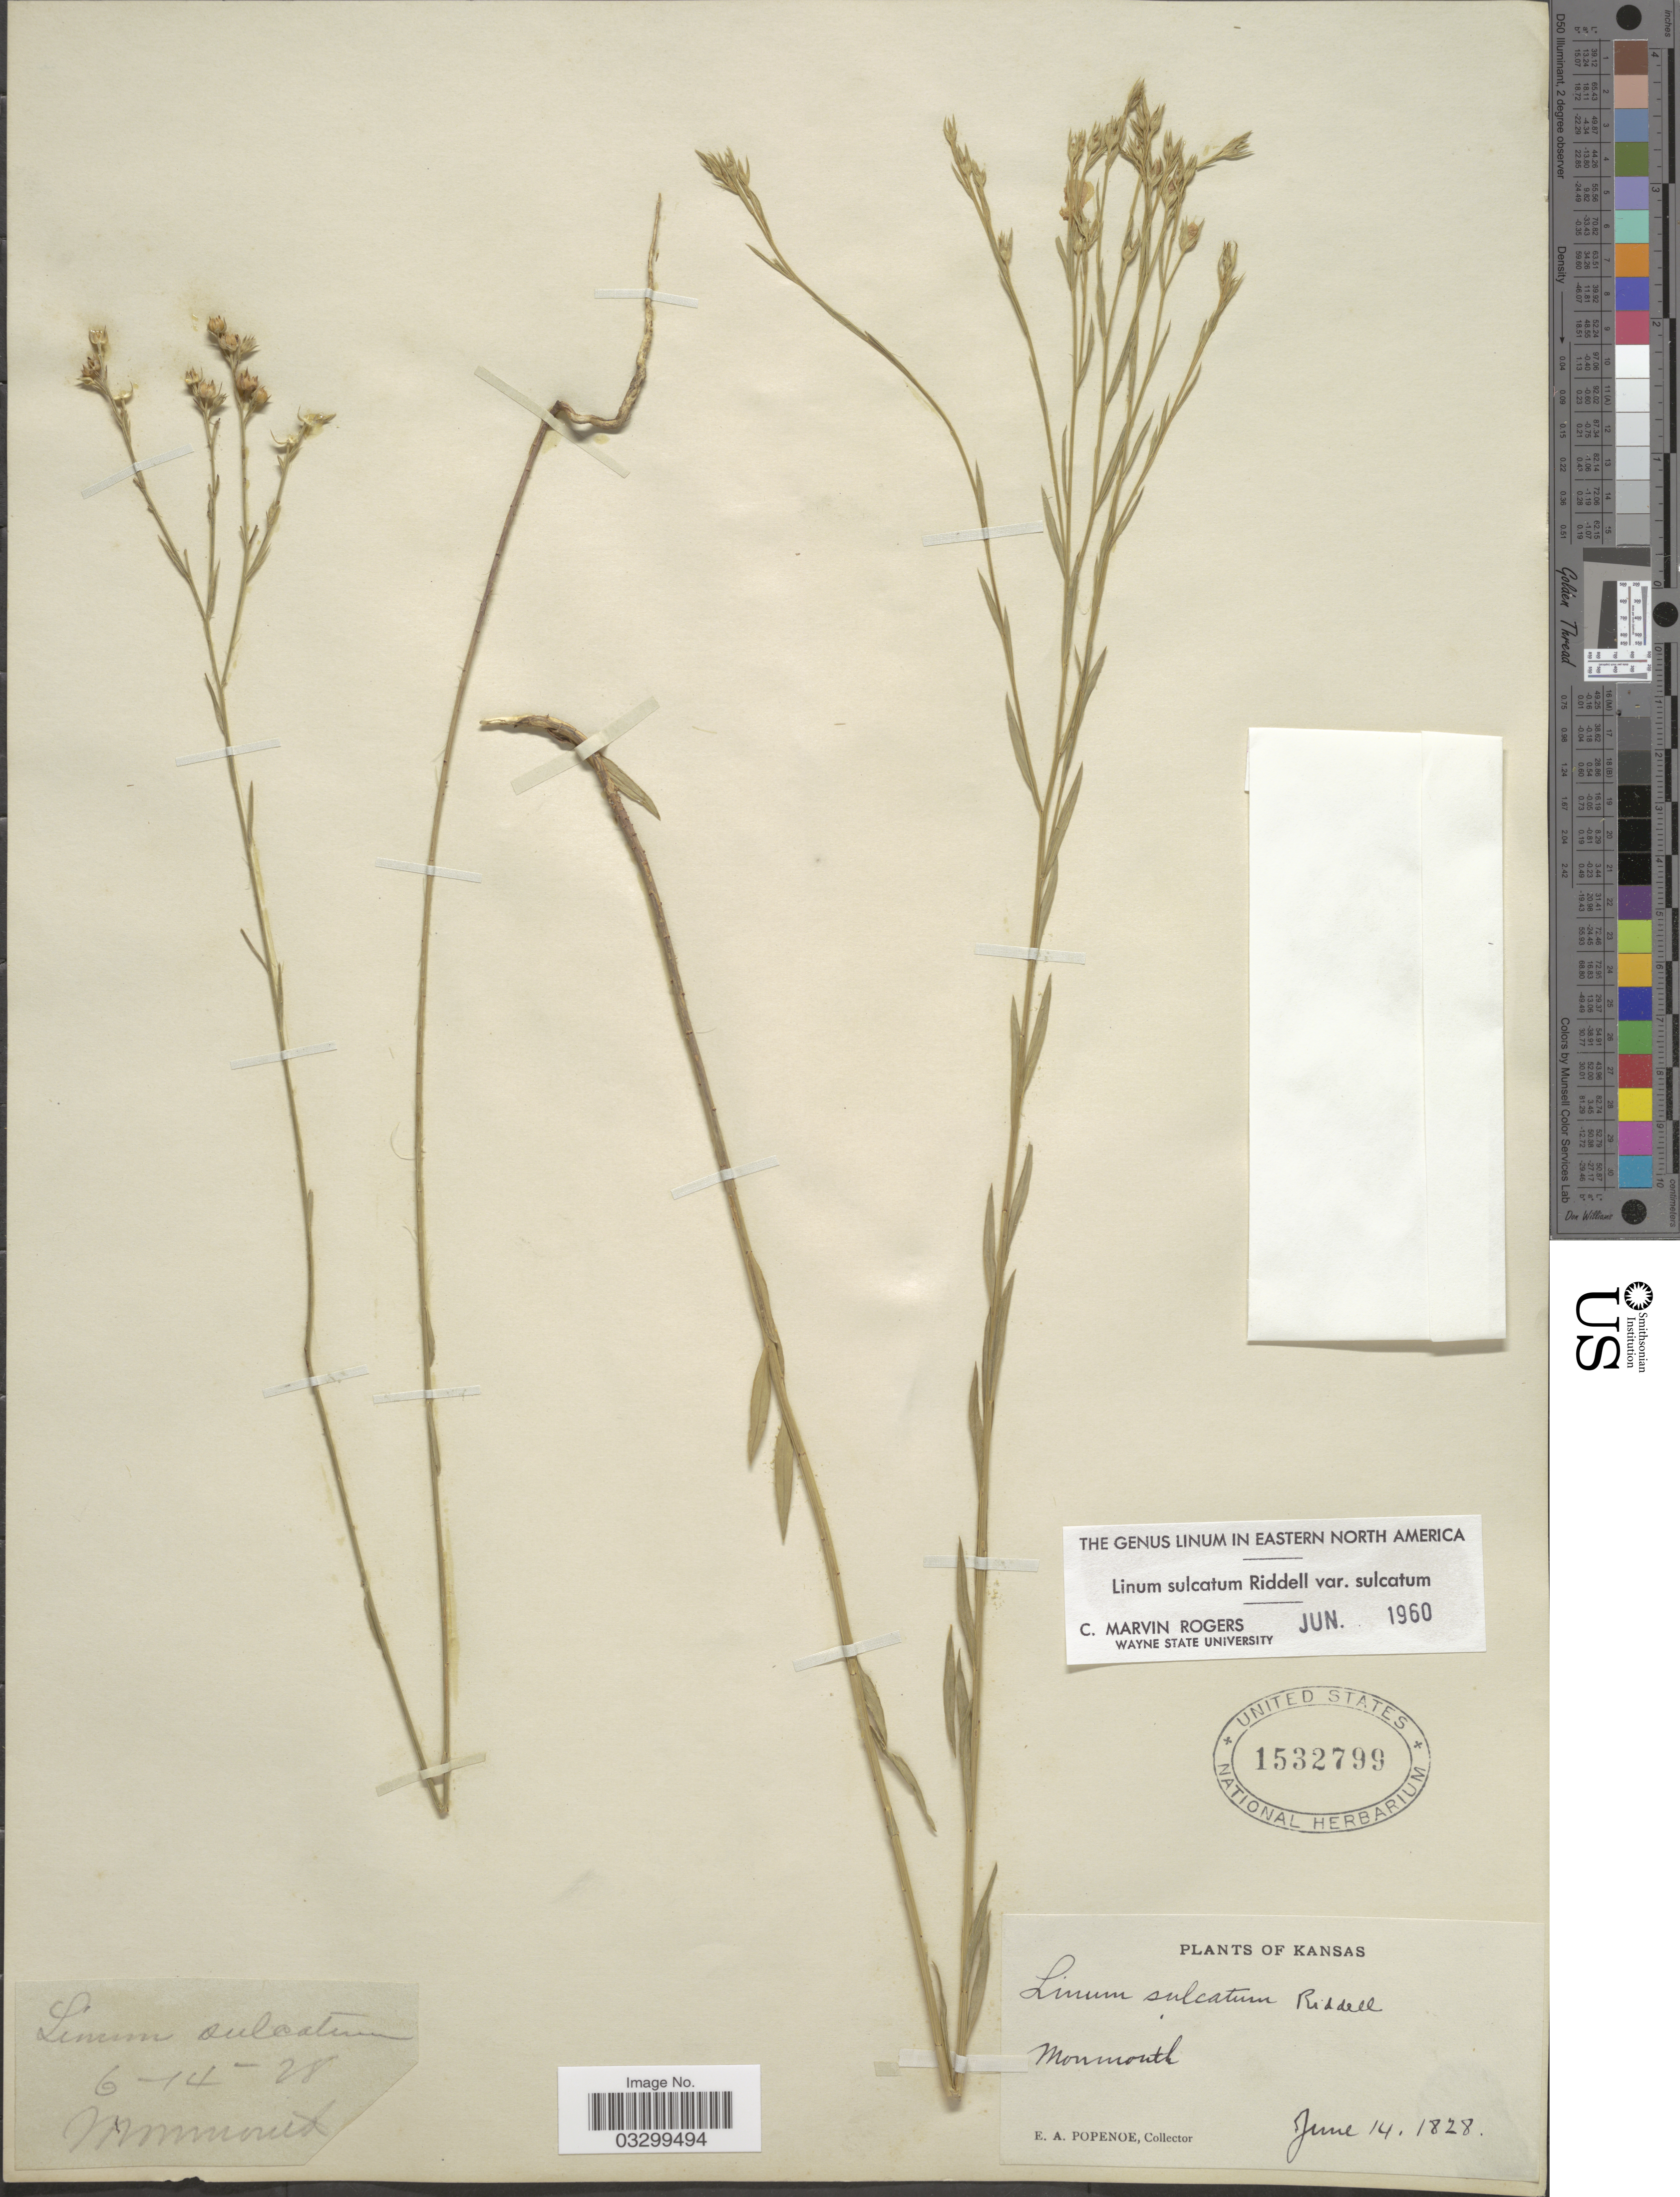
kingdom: Plantae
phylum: Tracheophyta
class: Magnoliopsida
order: Malpighiales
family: Linaceae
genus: Linum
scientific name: Linum sulcatum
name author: Riddell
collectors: E. A. Popenoe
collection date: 1828-06-14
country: United States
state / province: Kansas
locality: Monmouth.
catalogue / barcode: US 1532799